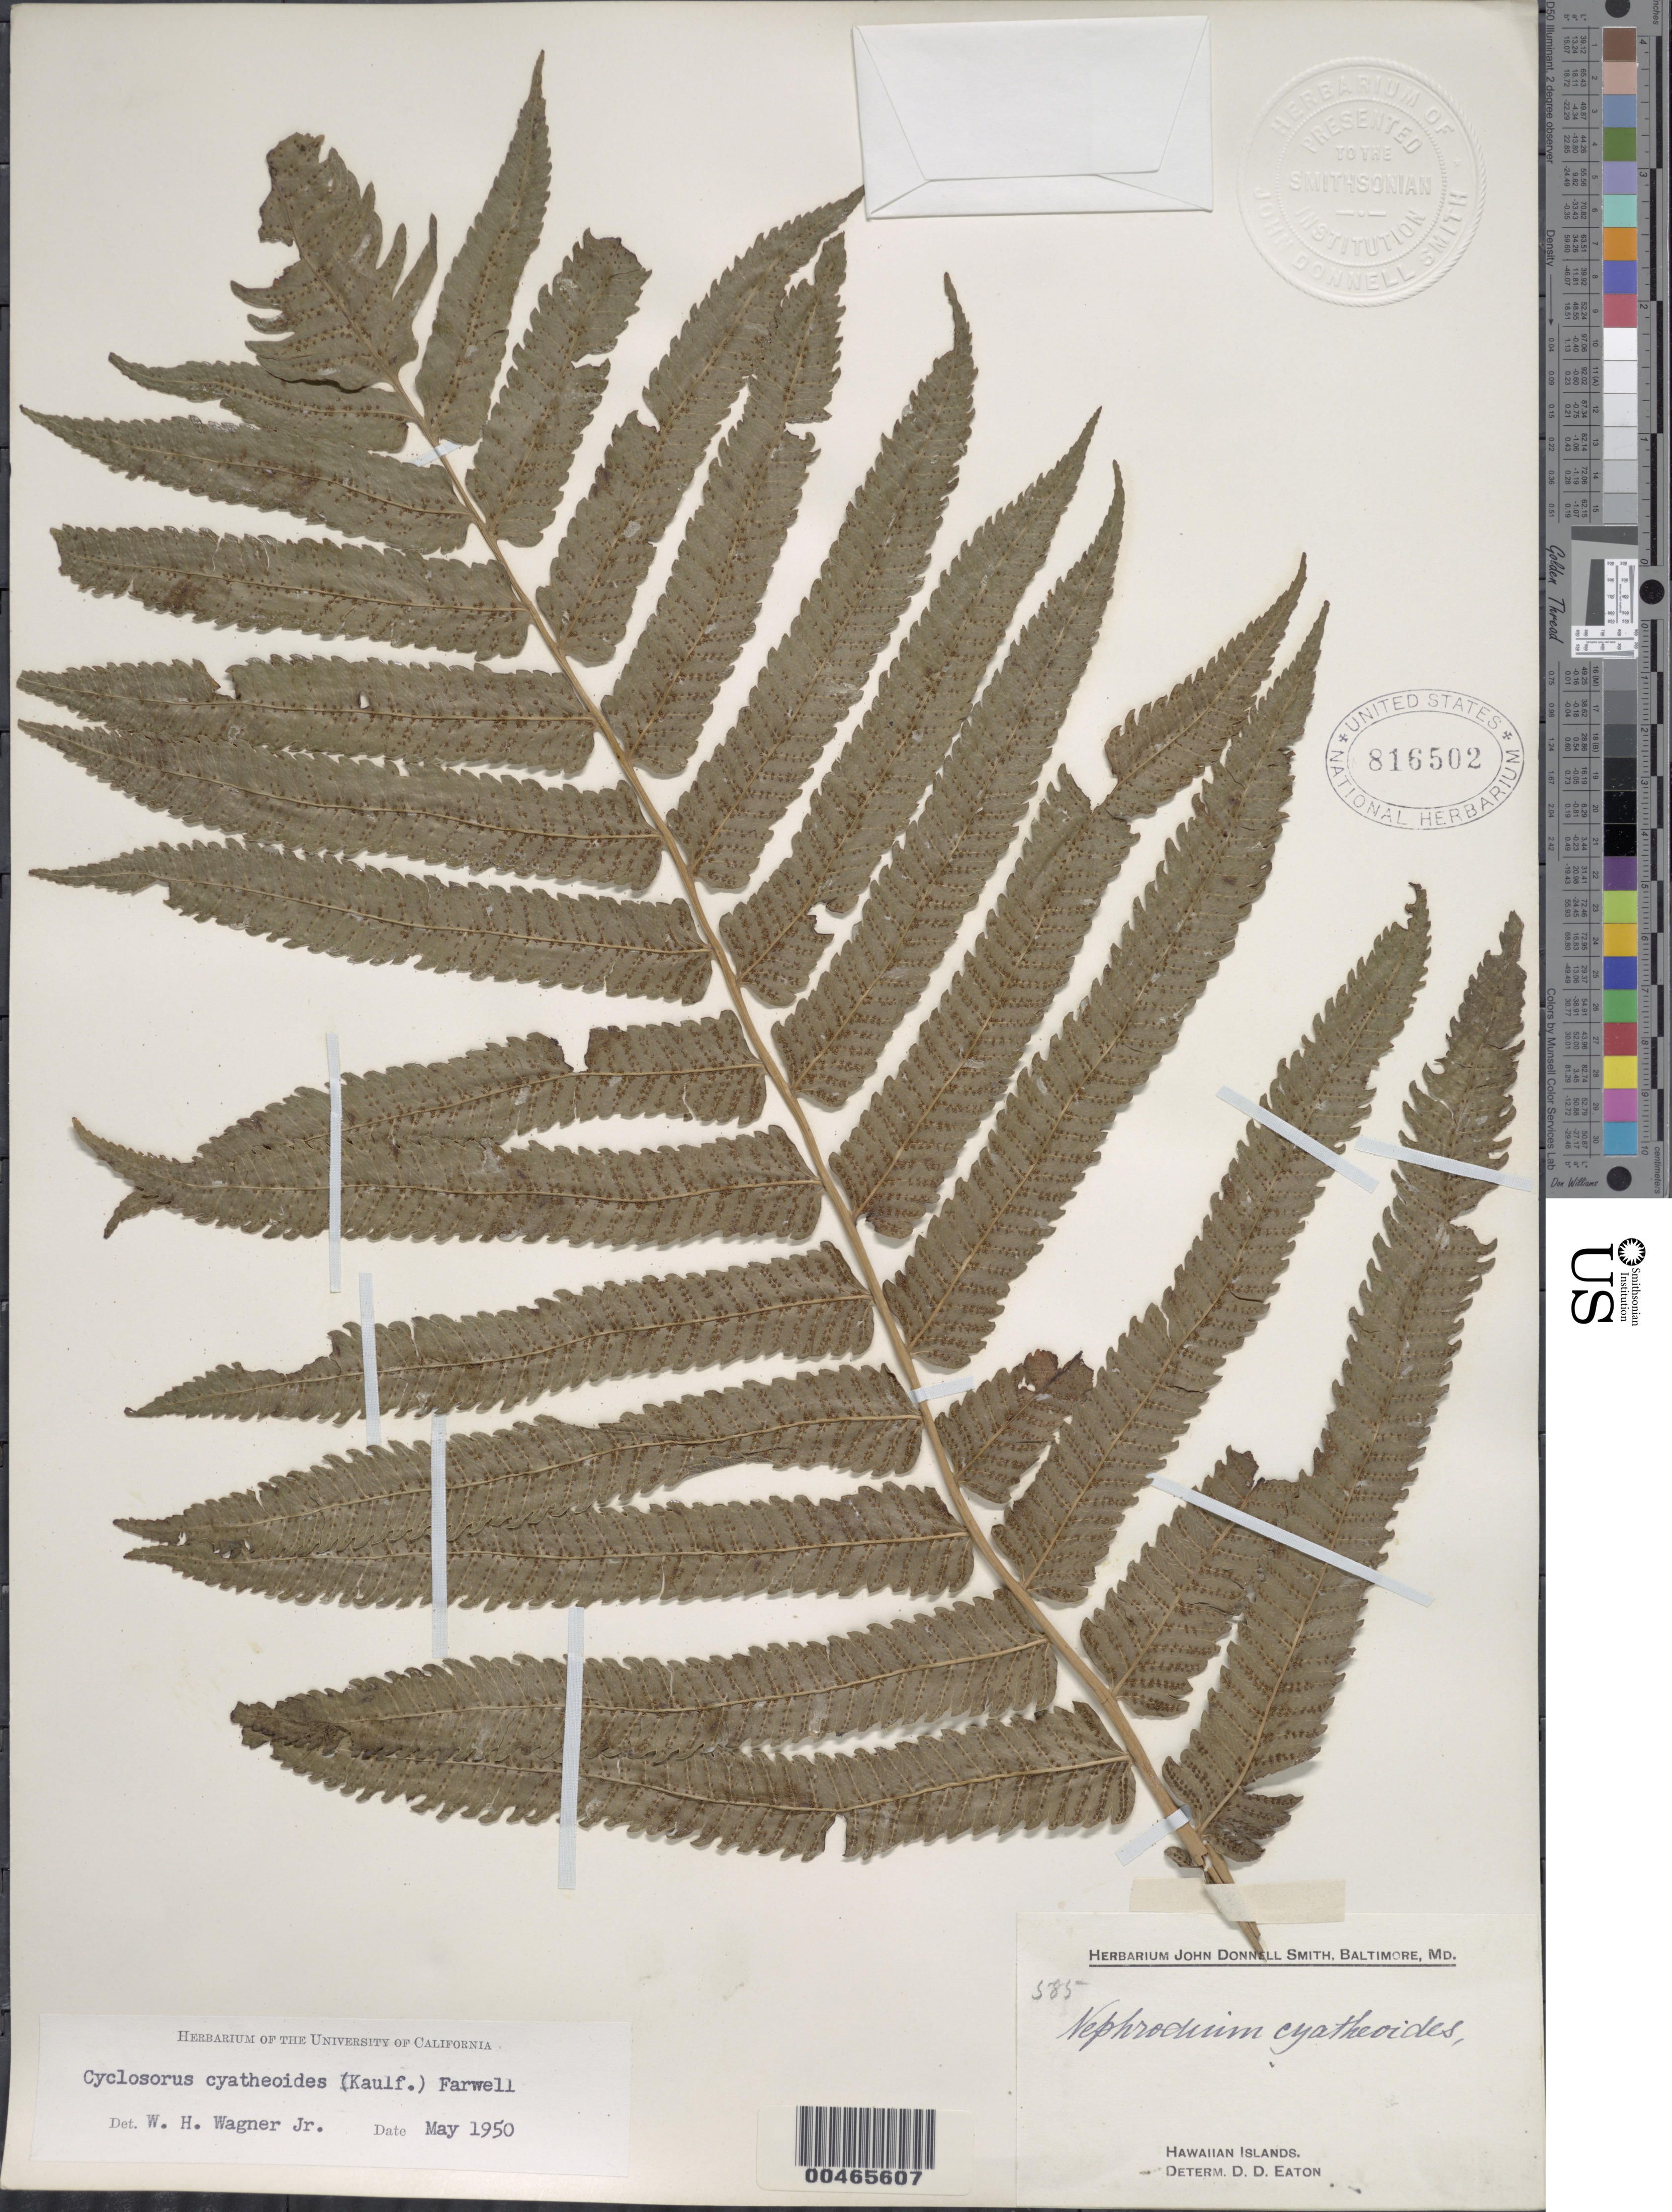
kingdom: Plantae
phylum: Tracheophyta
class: Polypodiopsida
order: Polypodiales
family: Thelypteridaceae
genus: Christella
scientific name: Christella cyatheoides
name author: (Kaulf.) Holttum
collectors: J. Donnell Smith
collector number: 585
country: United States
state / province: Hawaii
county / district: Hawaii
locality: Hawaiian Islands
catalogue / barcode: US 816502